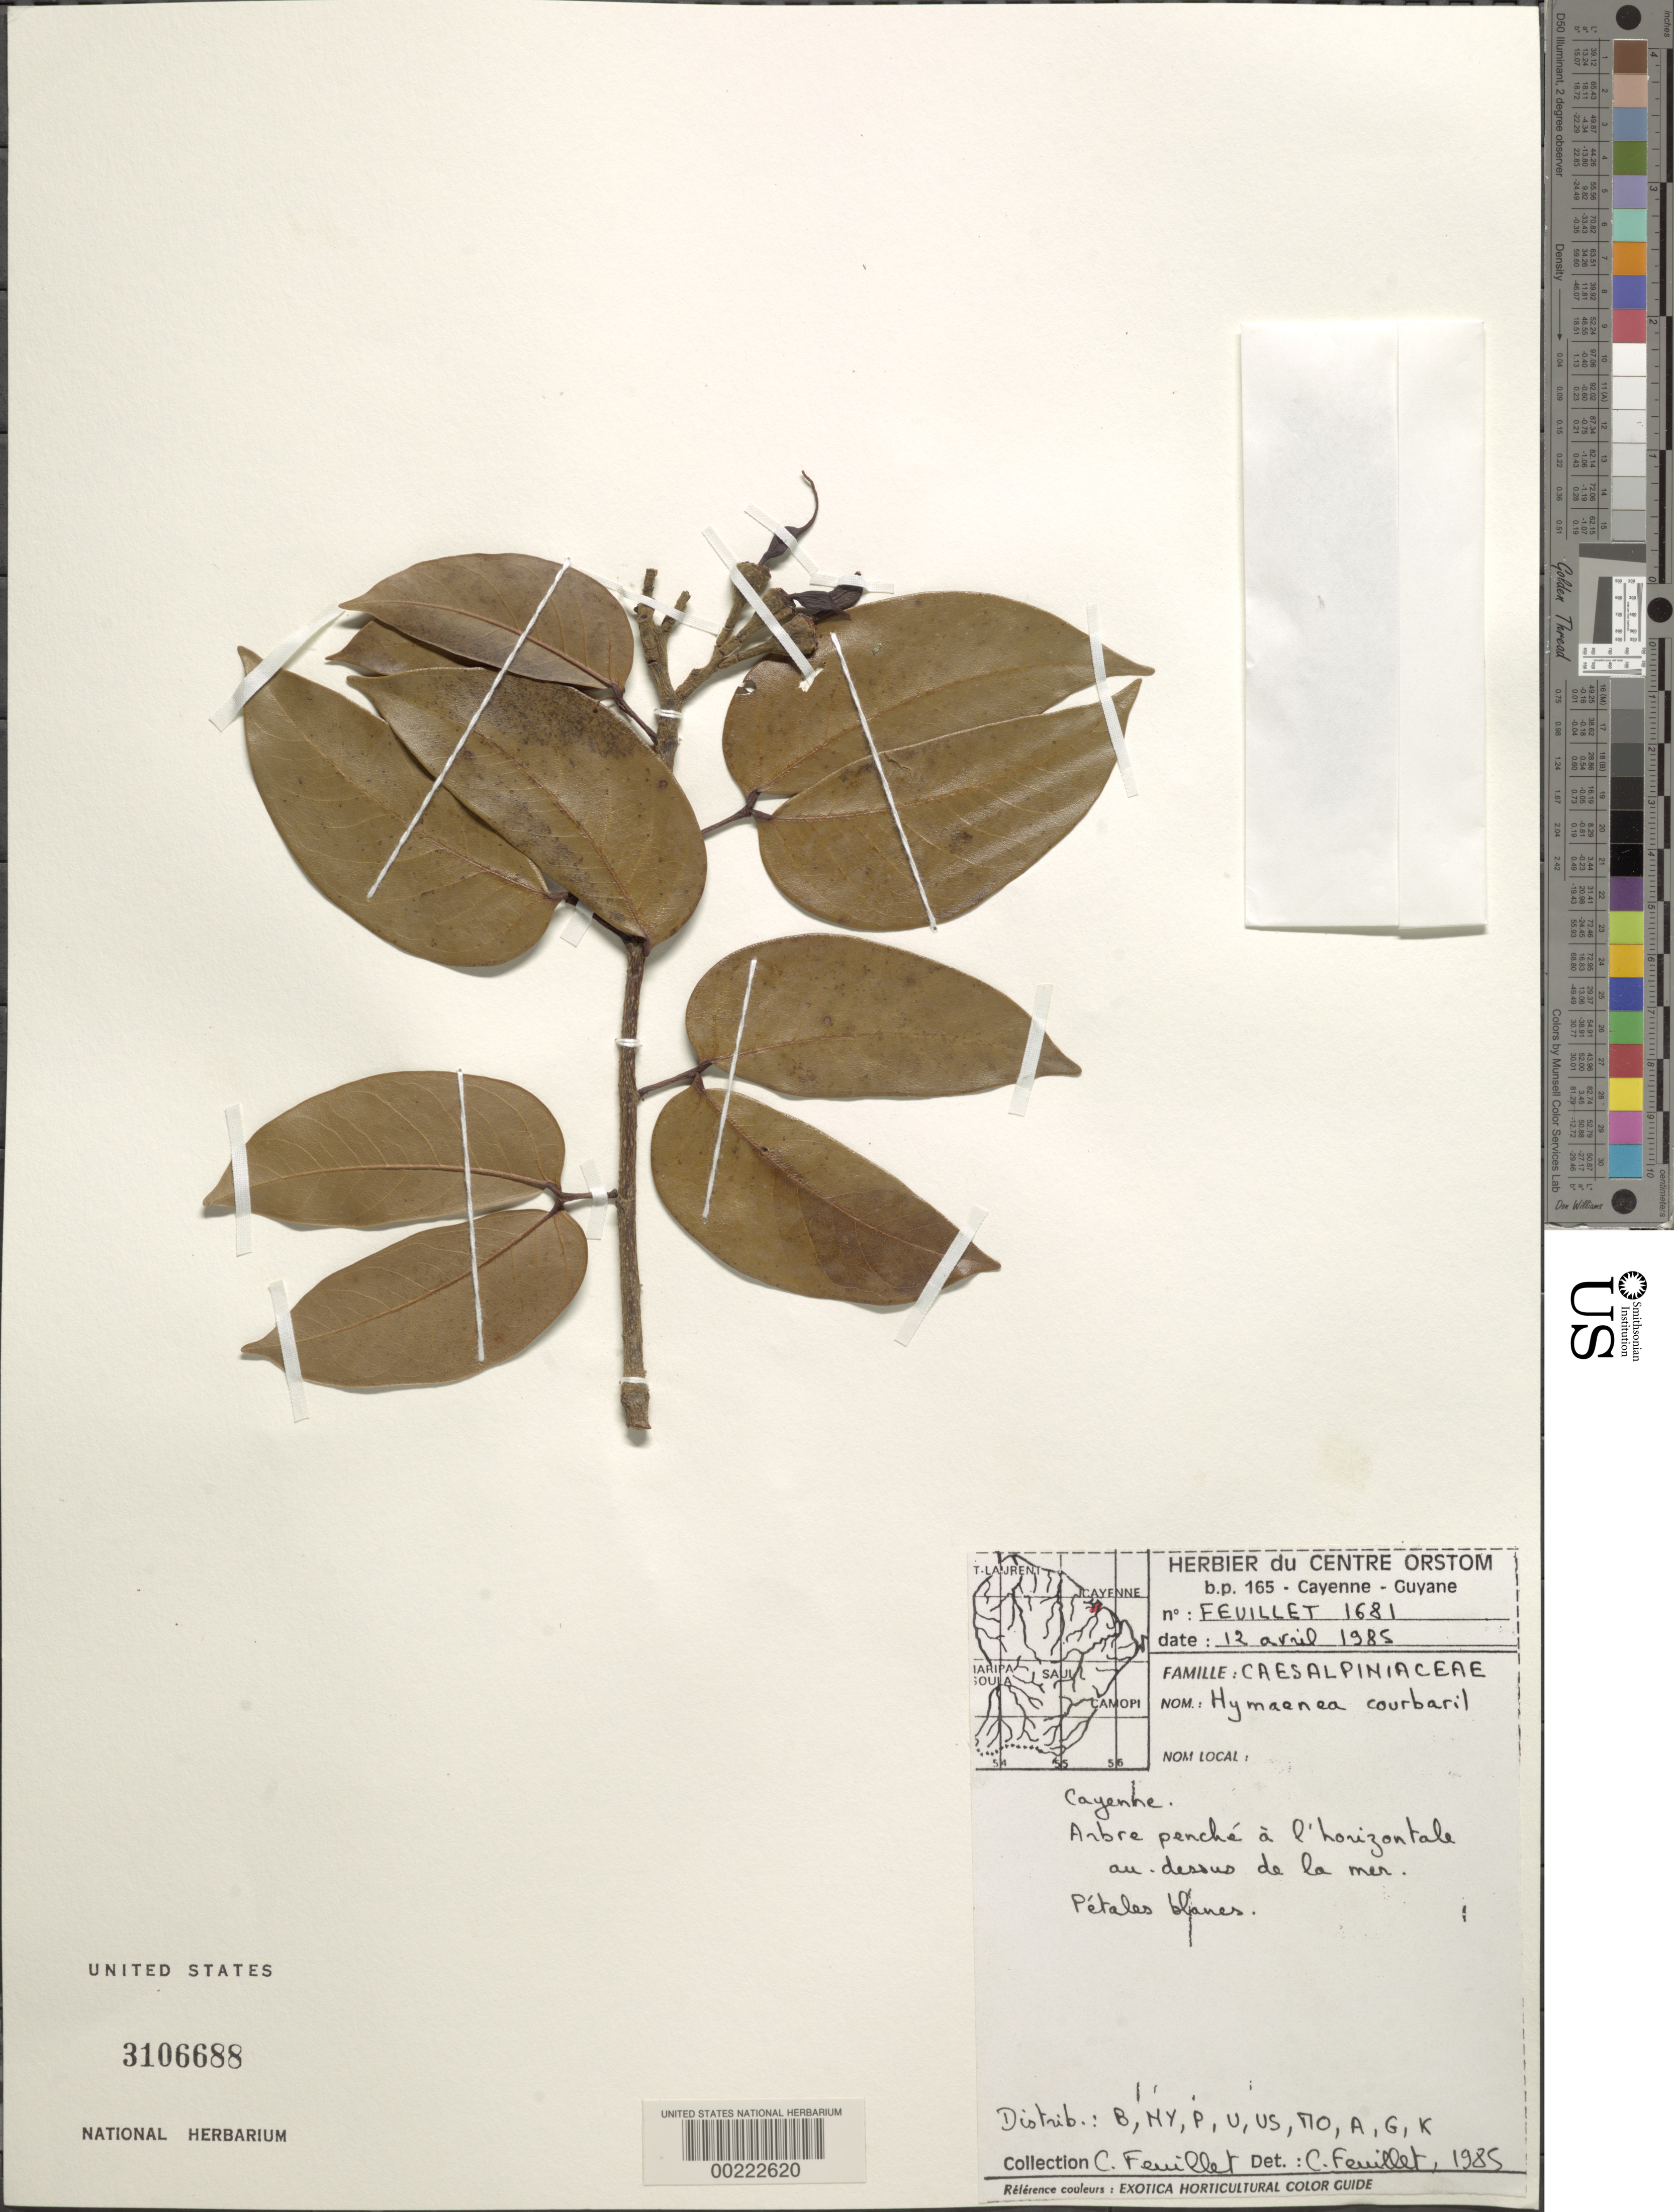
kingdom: Plantae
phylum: Tracheophyta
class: Magnoliopsida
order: Fabales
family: Fabaceae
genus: Hymenaea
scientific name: Hymenaea courbaril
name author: L.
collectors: C. Feuillet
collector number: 1681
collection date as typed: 12 Apr 1985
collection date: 1985-04-12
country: French Guiana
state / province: Cayenne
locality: Cayenne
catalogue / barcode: US 3106688